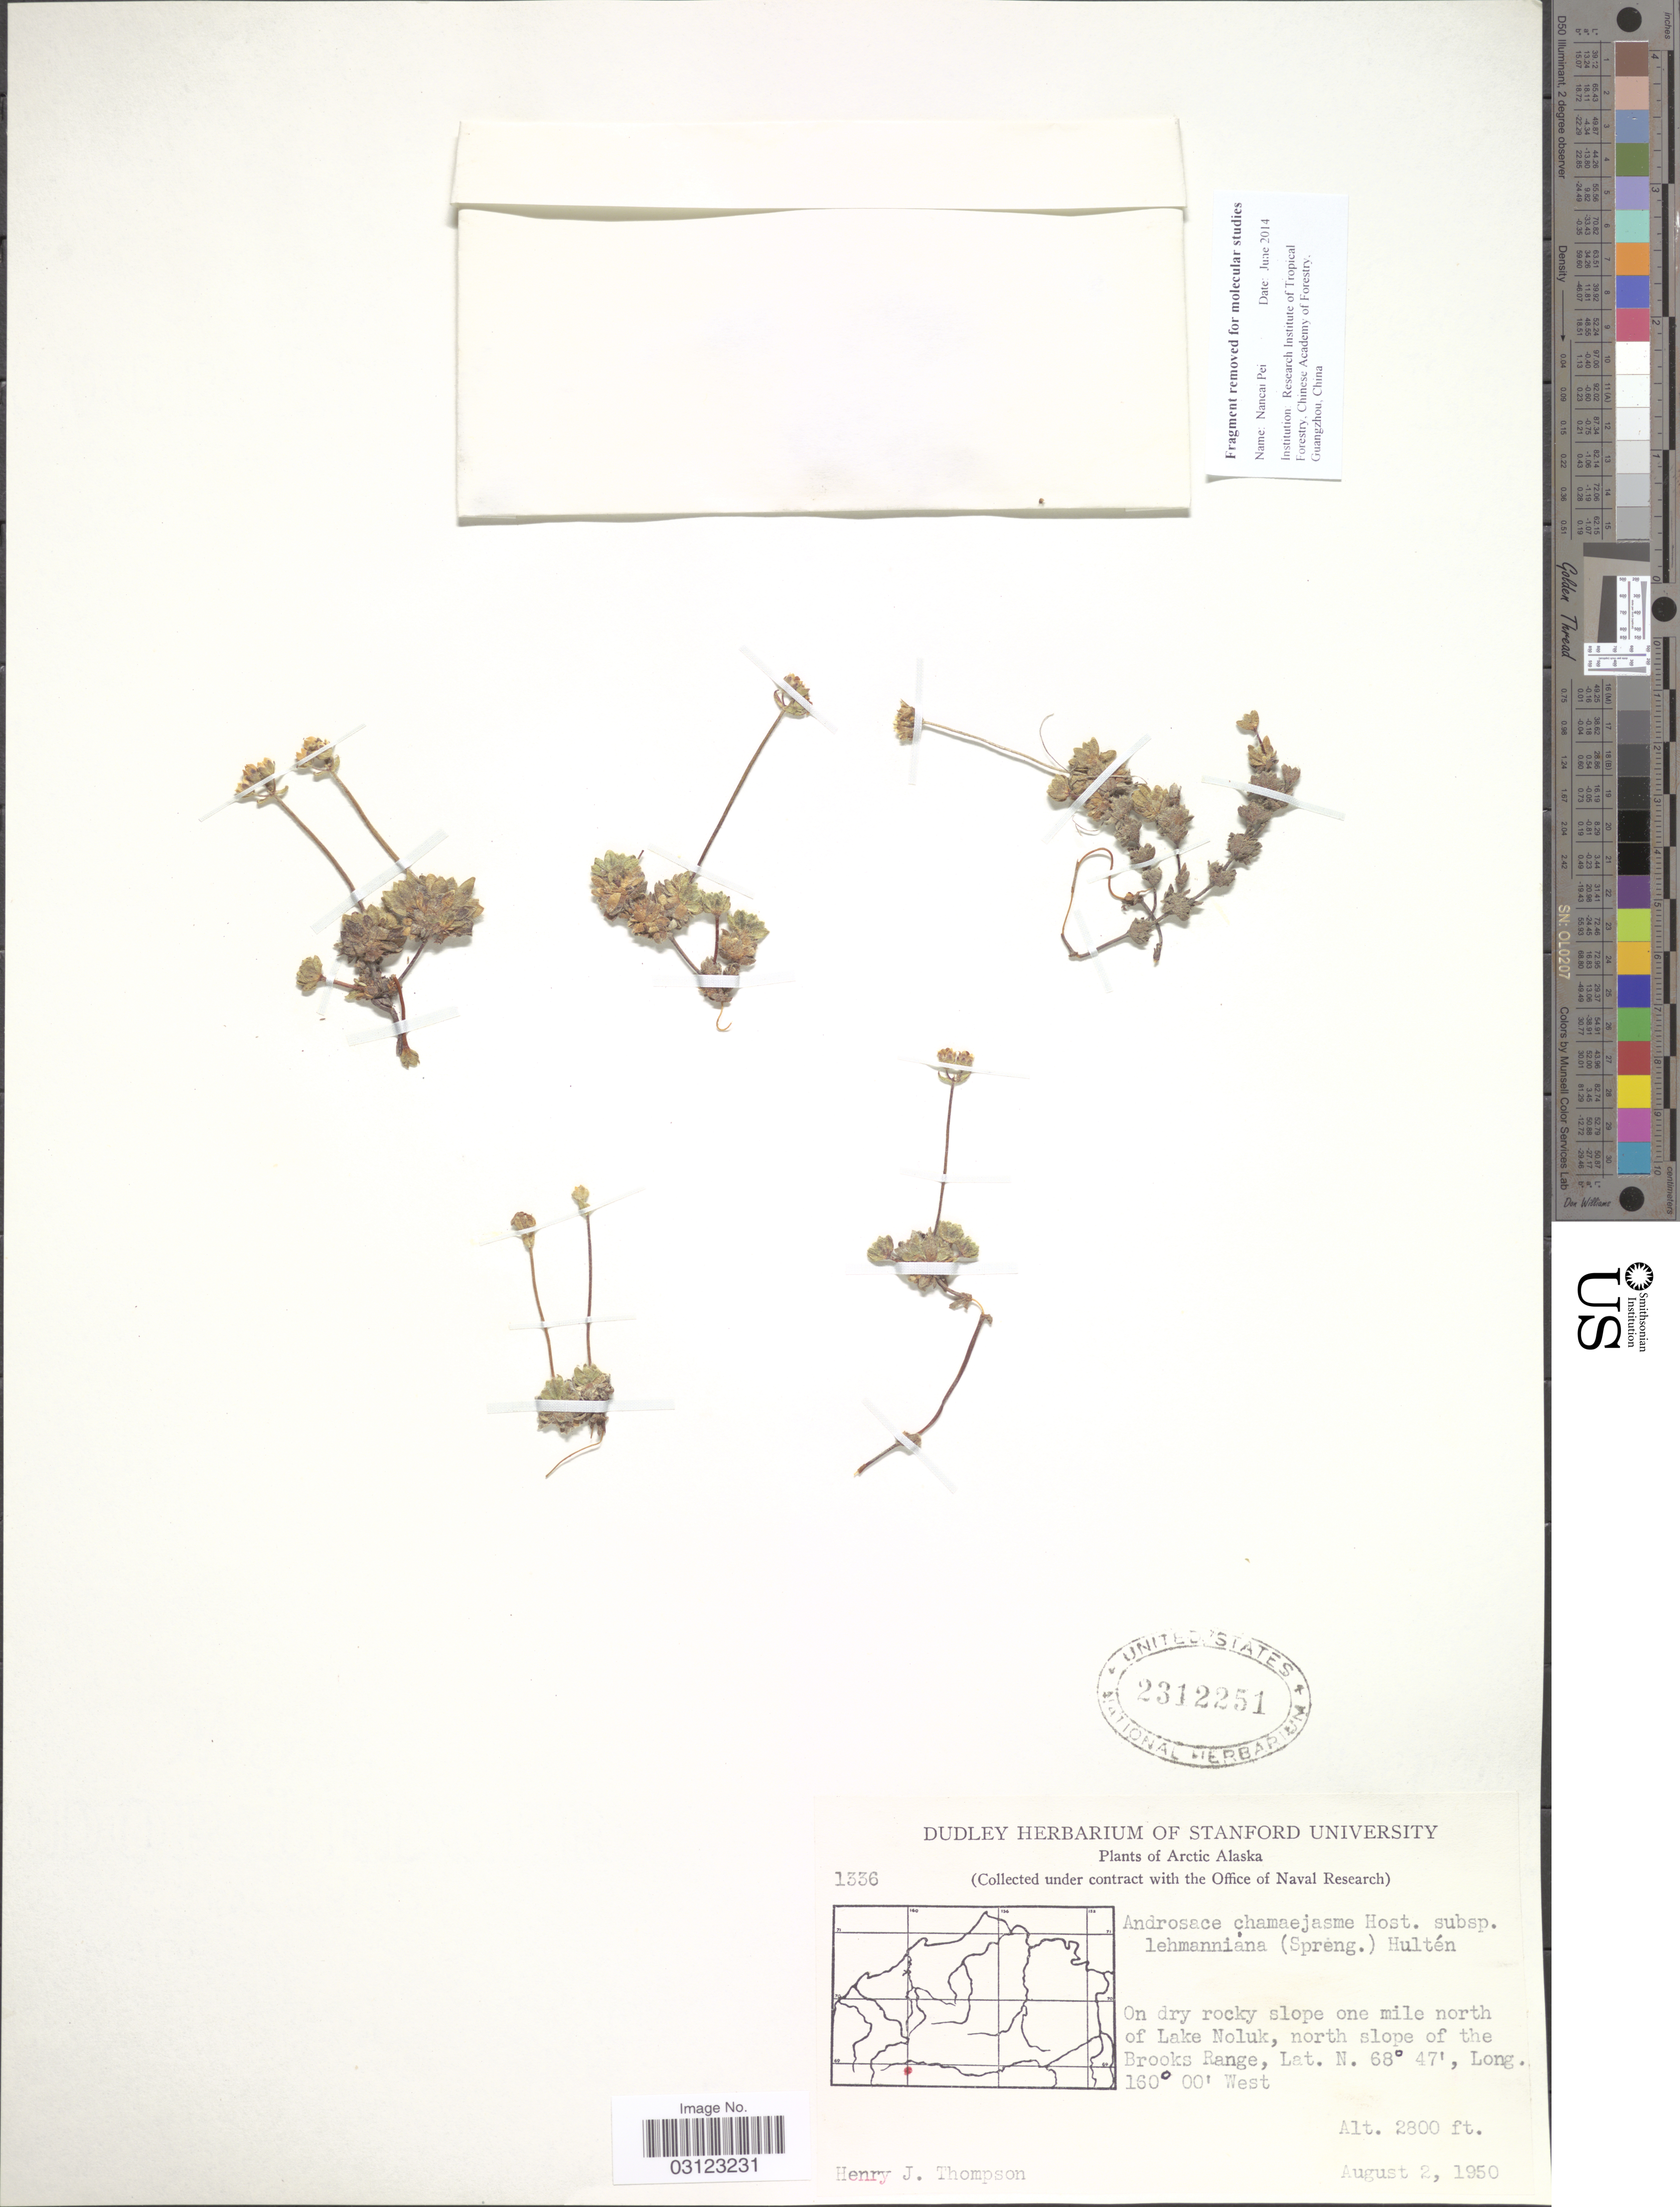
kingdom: Plantae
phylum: Tracheophyta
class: Magnoliopsida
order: Ericales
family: Primulaceae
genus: Androsace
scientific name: Androsace chamaejasme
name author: Wulfen ex Host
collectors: H. J. Thompson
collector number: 1336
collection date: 1950-08-02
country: United States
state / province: Alaska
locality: Arctic Alaska. On dry rocky slope one mile north of Lake Noluk, north slope of the Brooks Range.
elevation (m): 853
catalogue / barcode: US 2312251